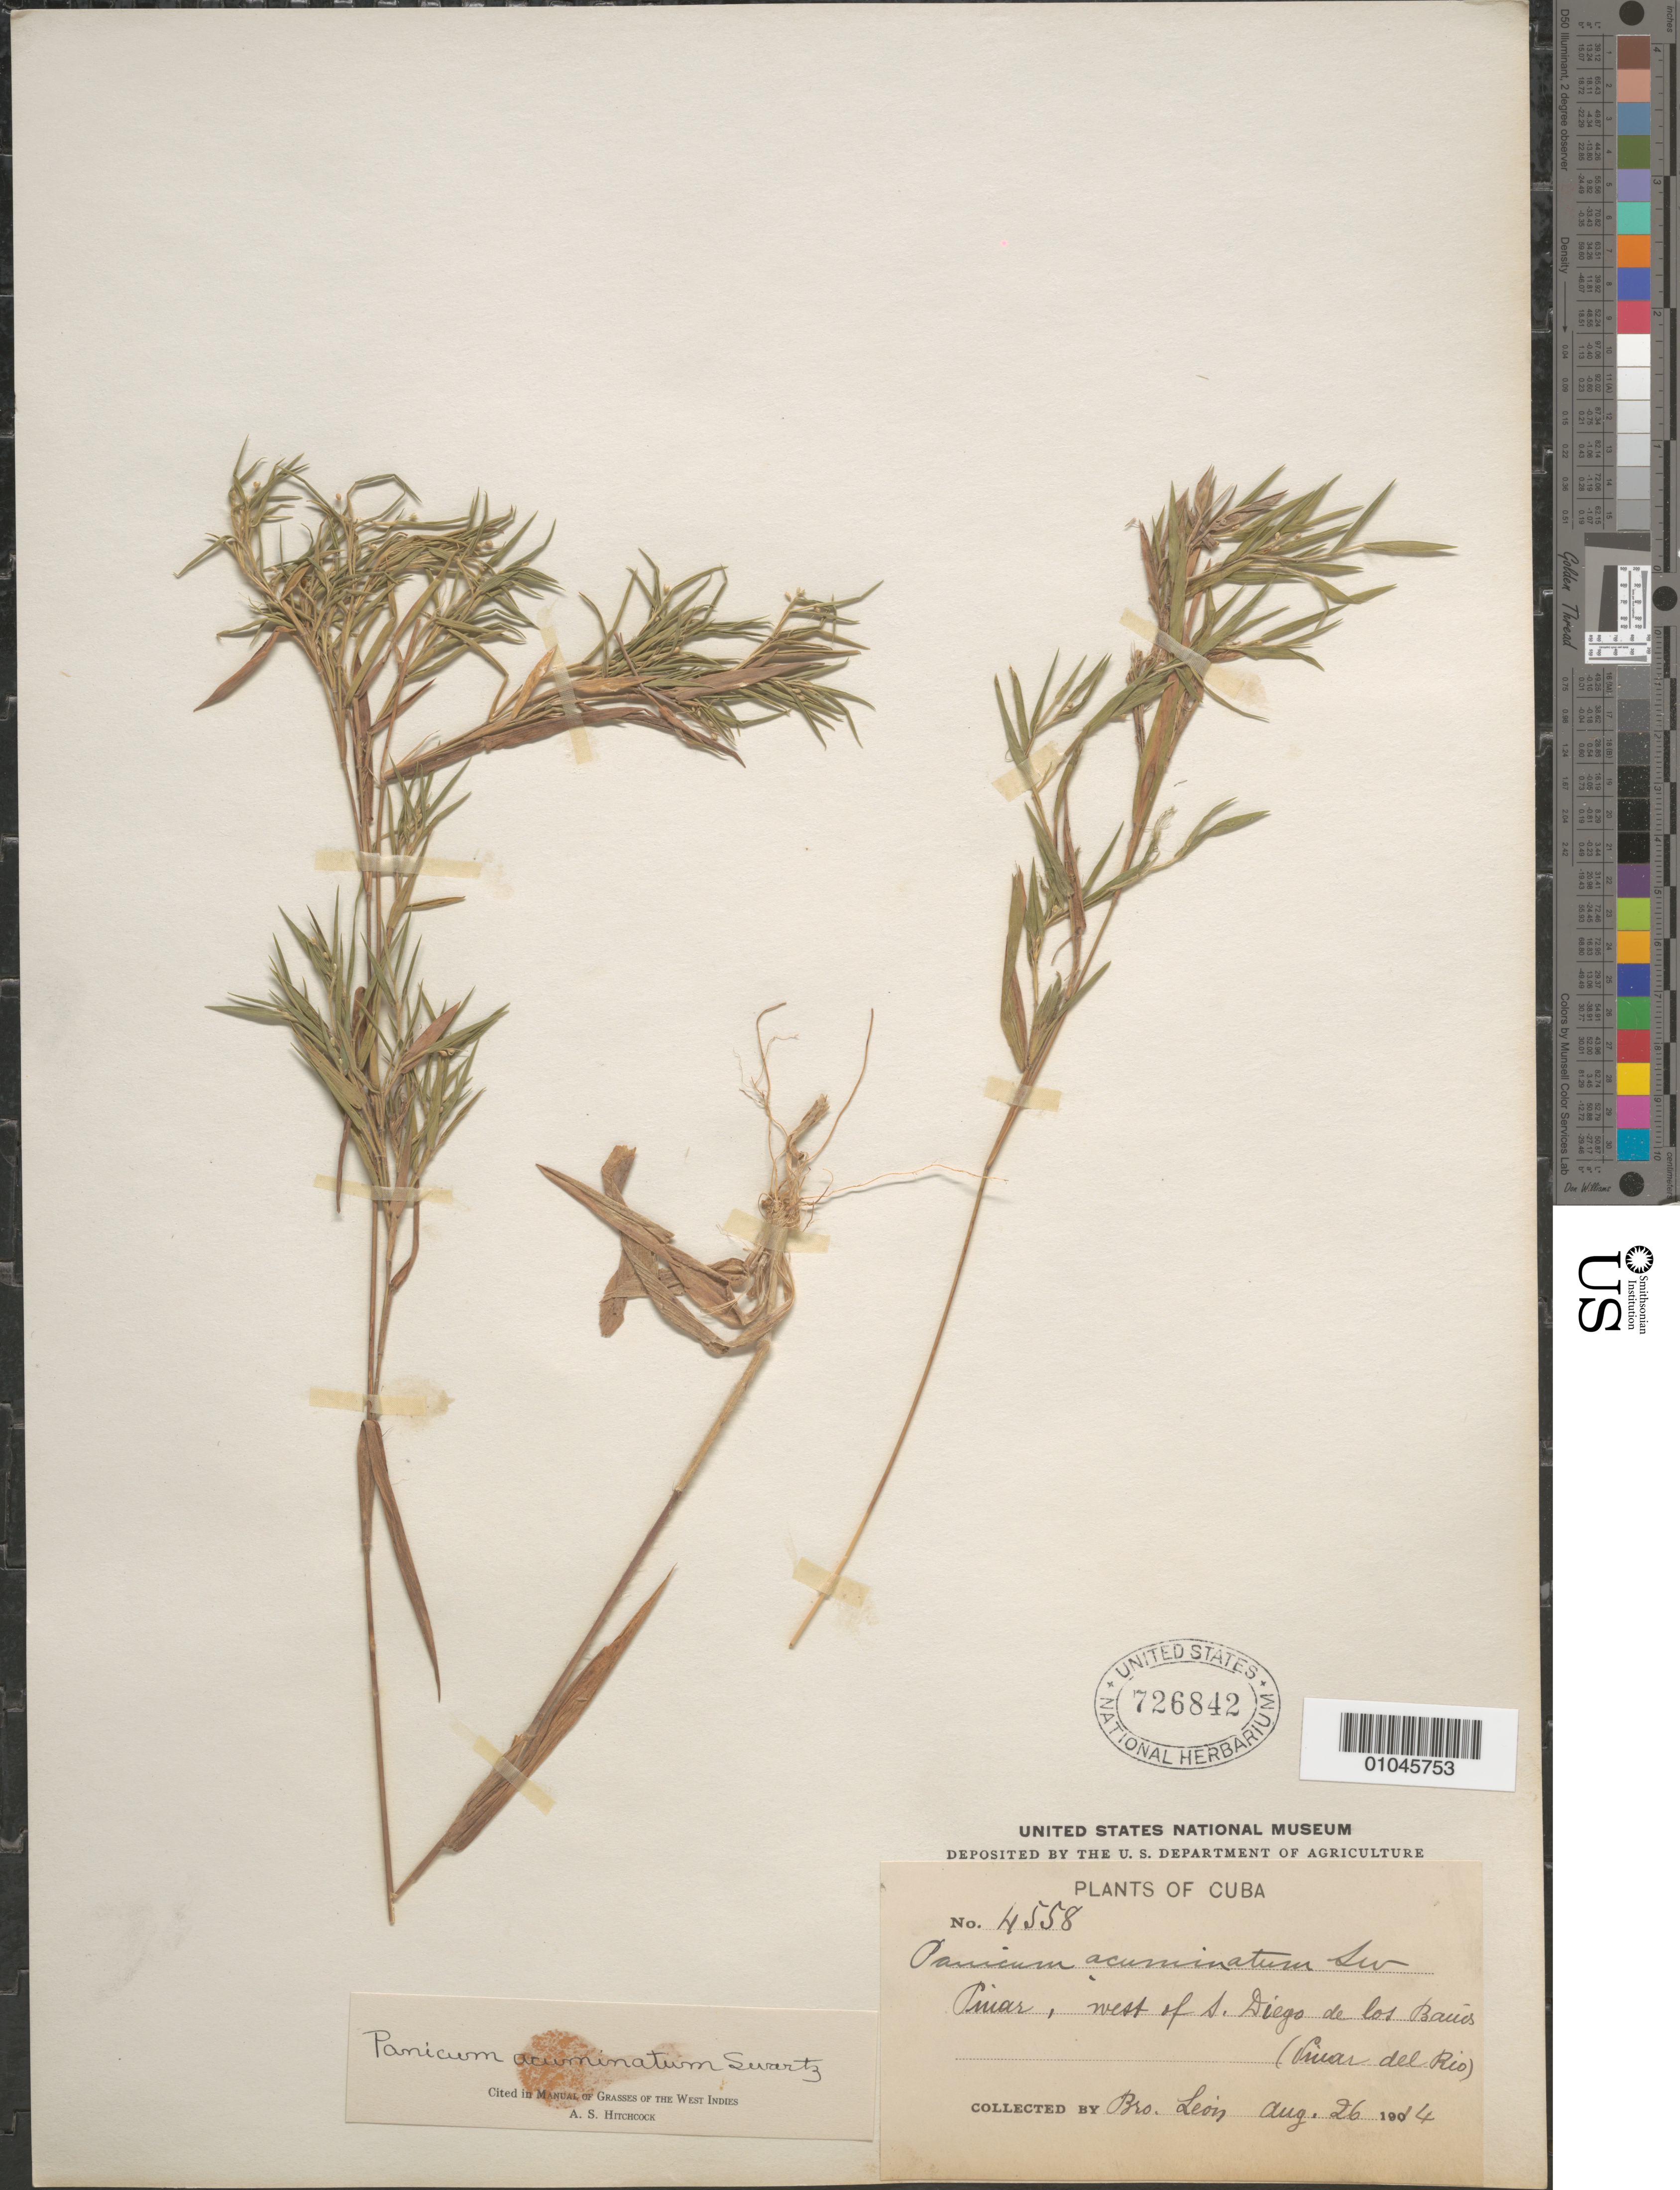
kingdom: Plantae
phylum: Tracheophyta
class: Liliopsida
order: Poales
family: Poaceae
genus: Panicum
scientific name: Panicum acuminatum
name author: Sw.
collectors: Bro. León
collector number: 4558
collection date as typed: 26 Aug 1914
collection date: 1914-08-26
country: Cuba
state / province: Pinar del Rio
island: Cuba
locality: W of S Diego de los Bauis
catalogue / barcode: US 726842